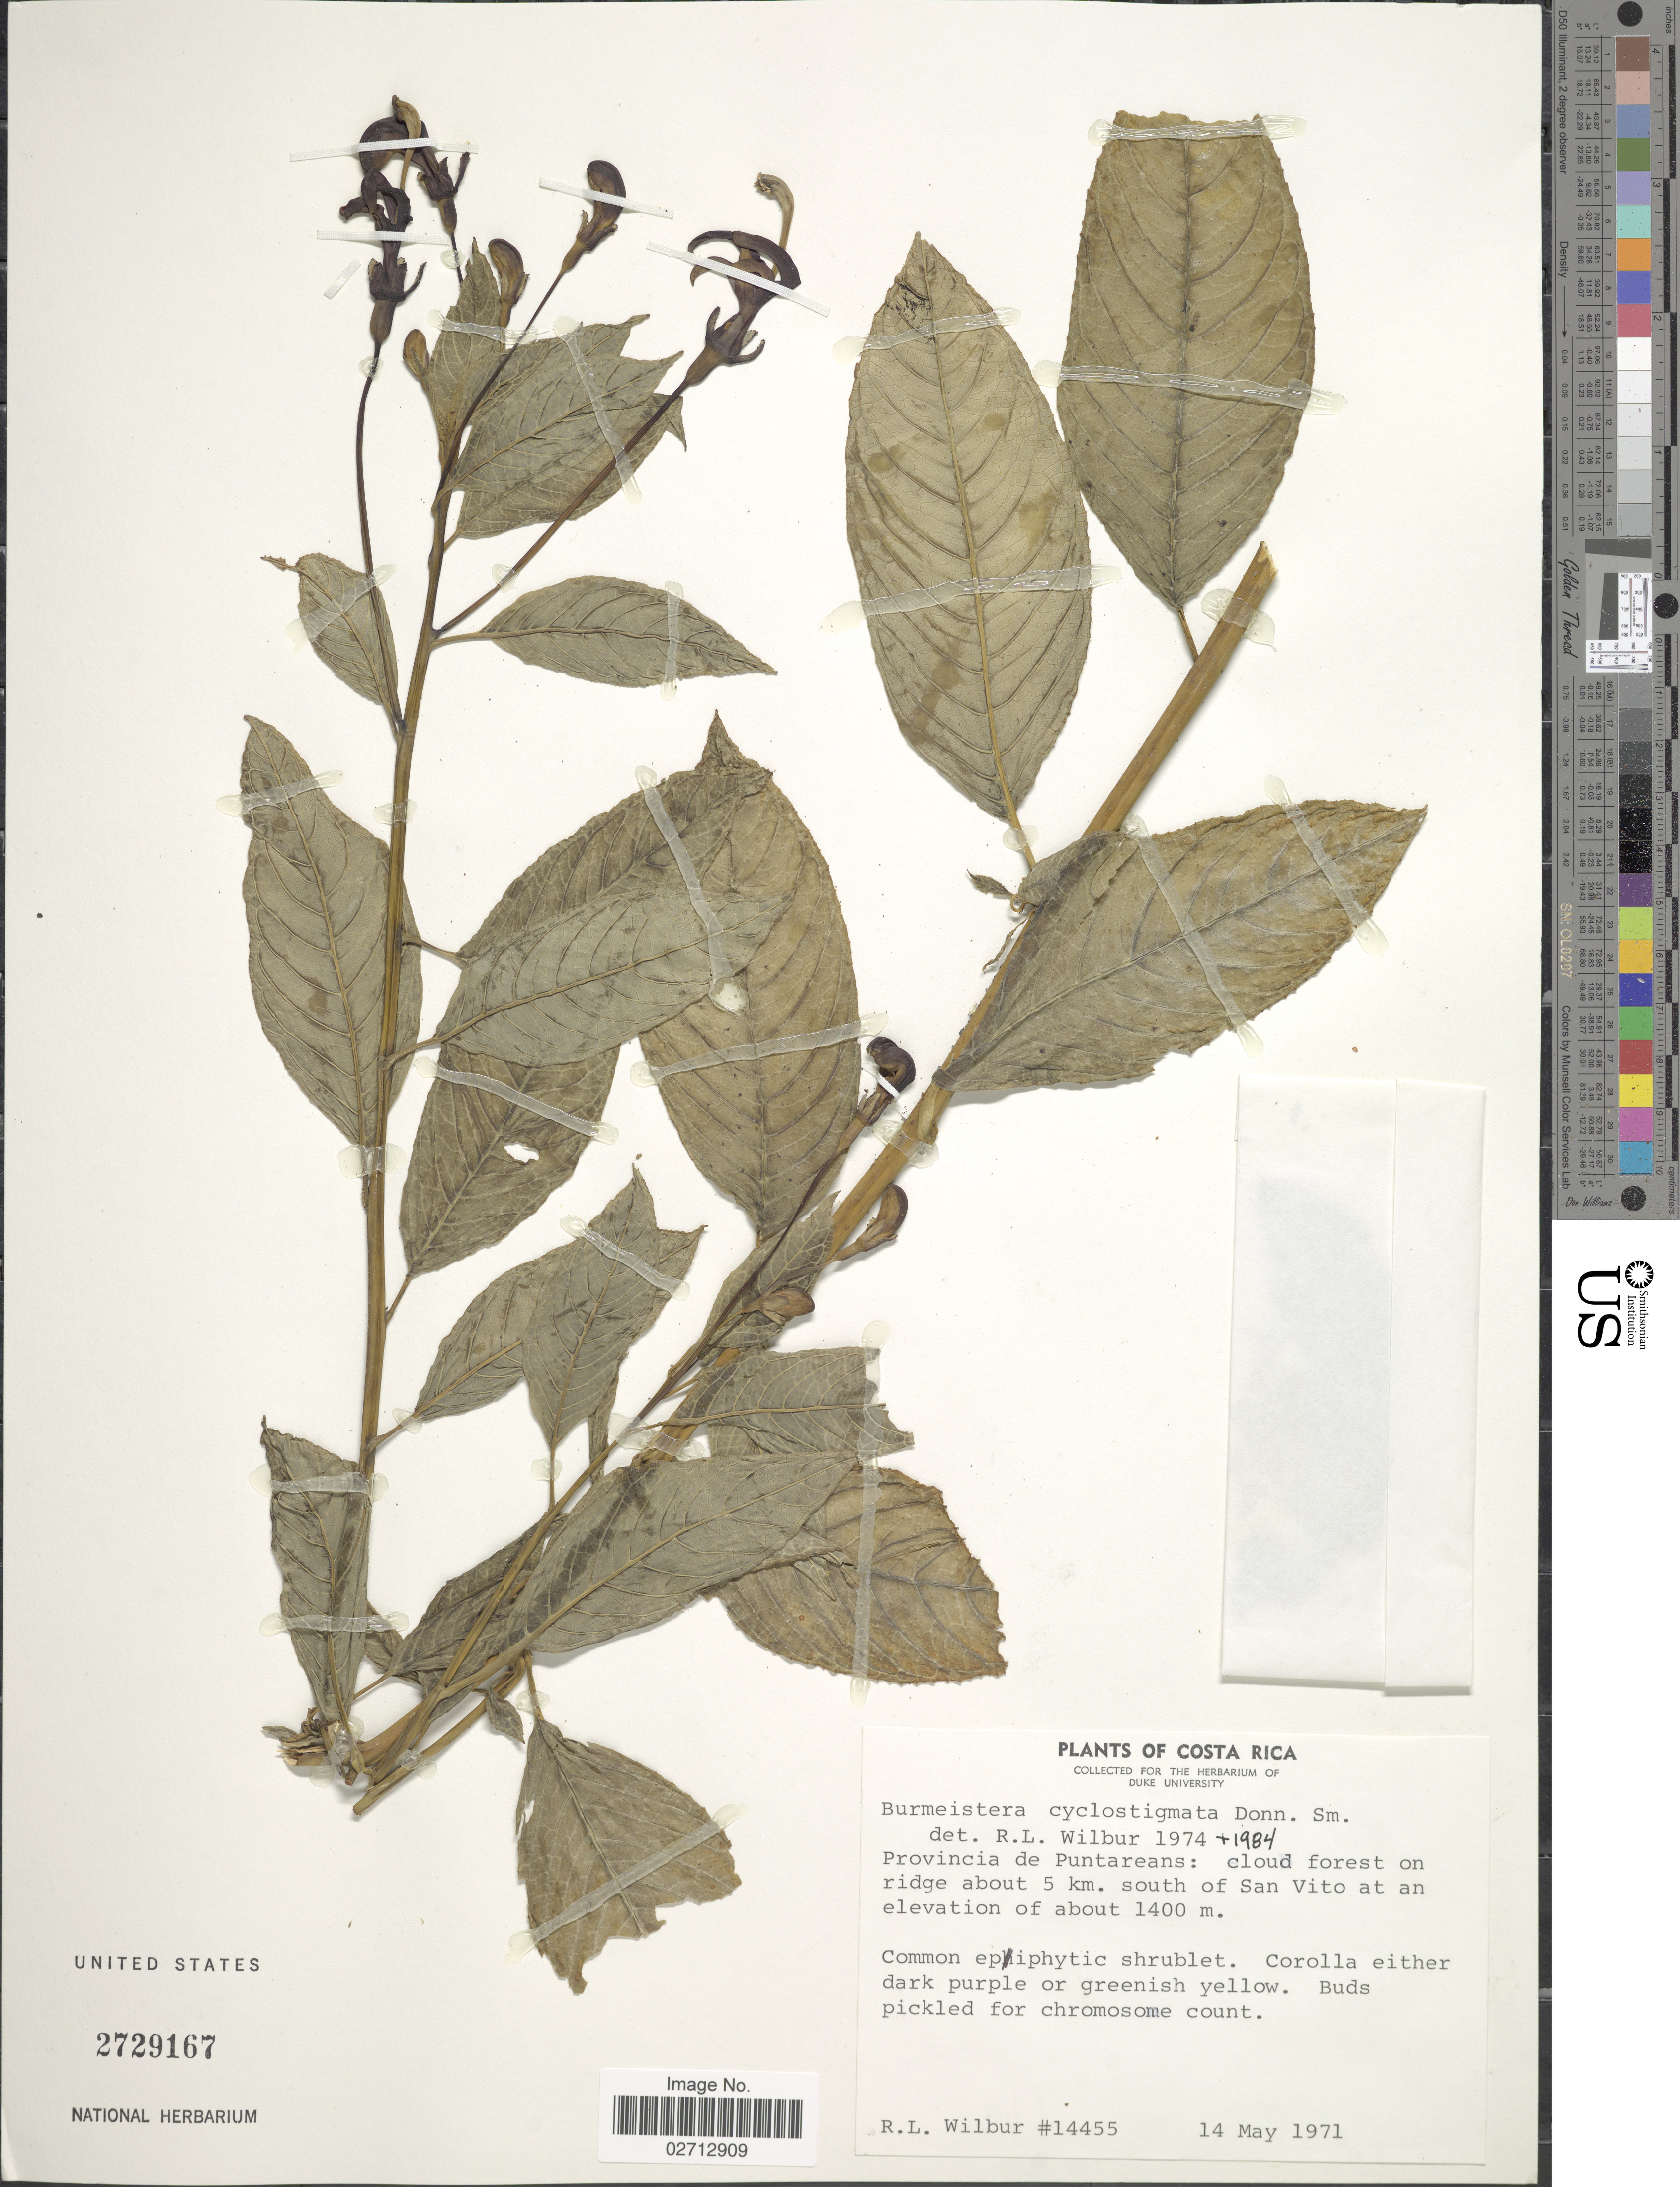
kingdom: Plantae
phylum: Tracheophyta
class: Magnoliopsida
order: Asterales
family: Campanulaceae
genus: Burmeistera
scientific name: Burmeistera cyclostigmata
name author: Donn. Sm.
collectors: R. L. Wilbur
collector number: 14455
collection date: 1971-05-14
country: Costa Rica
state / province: Puntarenas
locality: Province de Puntareans: about 5 km. south of San Vito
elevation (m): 1400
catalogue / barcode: US 2729167